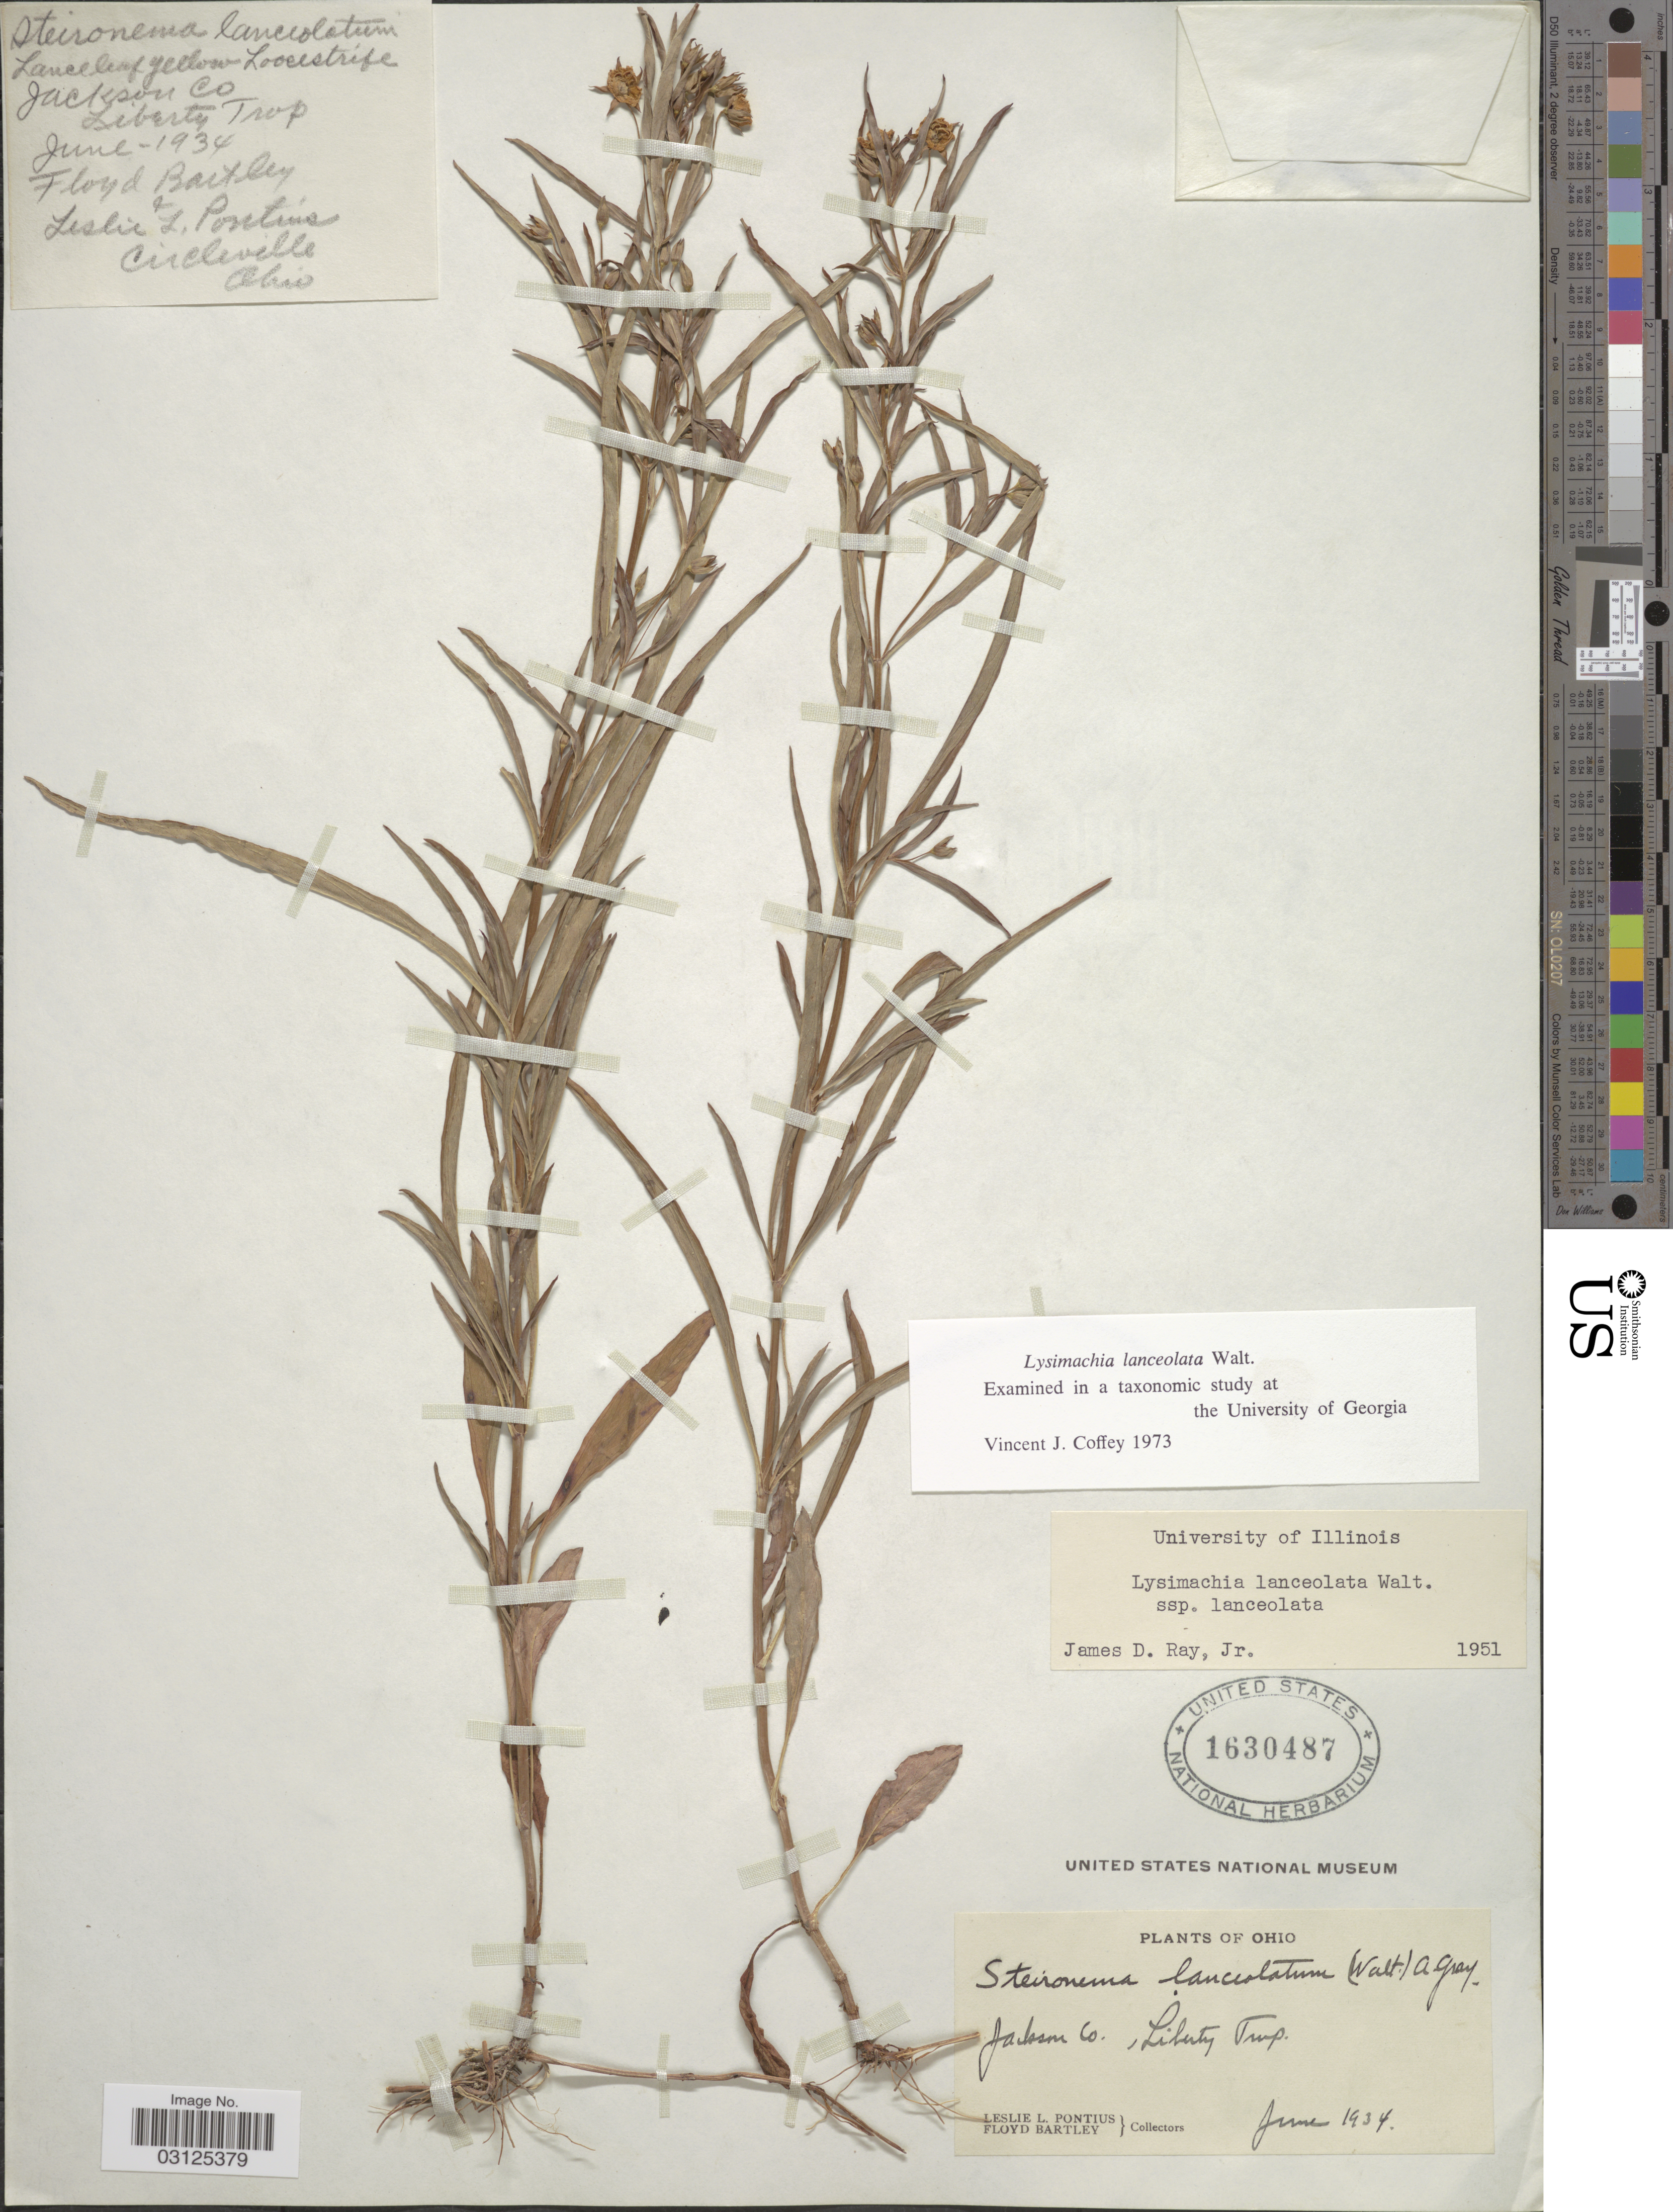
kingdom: Plantae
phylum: Tracheophyta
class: Magnoliopsida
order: Ericales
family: Primulaceae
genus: Lysimachia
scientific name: Lysimachia lanceolata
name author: Walter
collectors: L. Pontius & F. Bartley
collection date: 1934-06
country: United States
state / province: Ohio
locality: Jackson Co, Liberty Twp.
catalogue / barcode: US 1630487